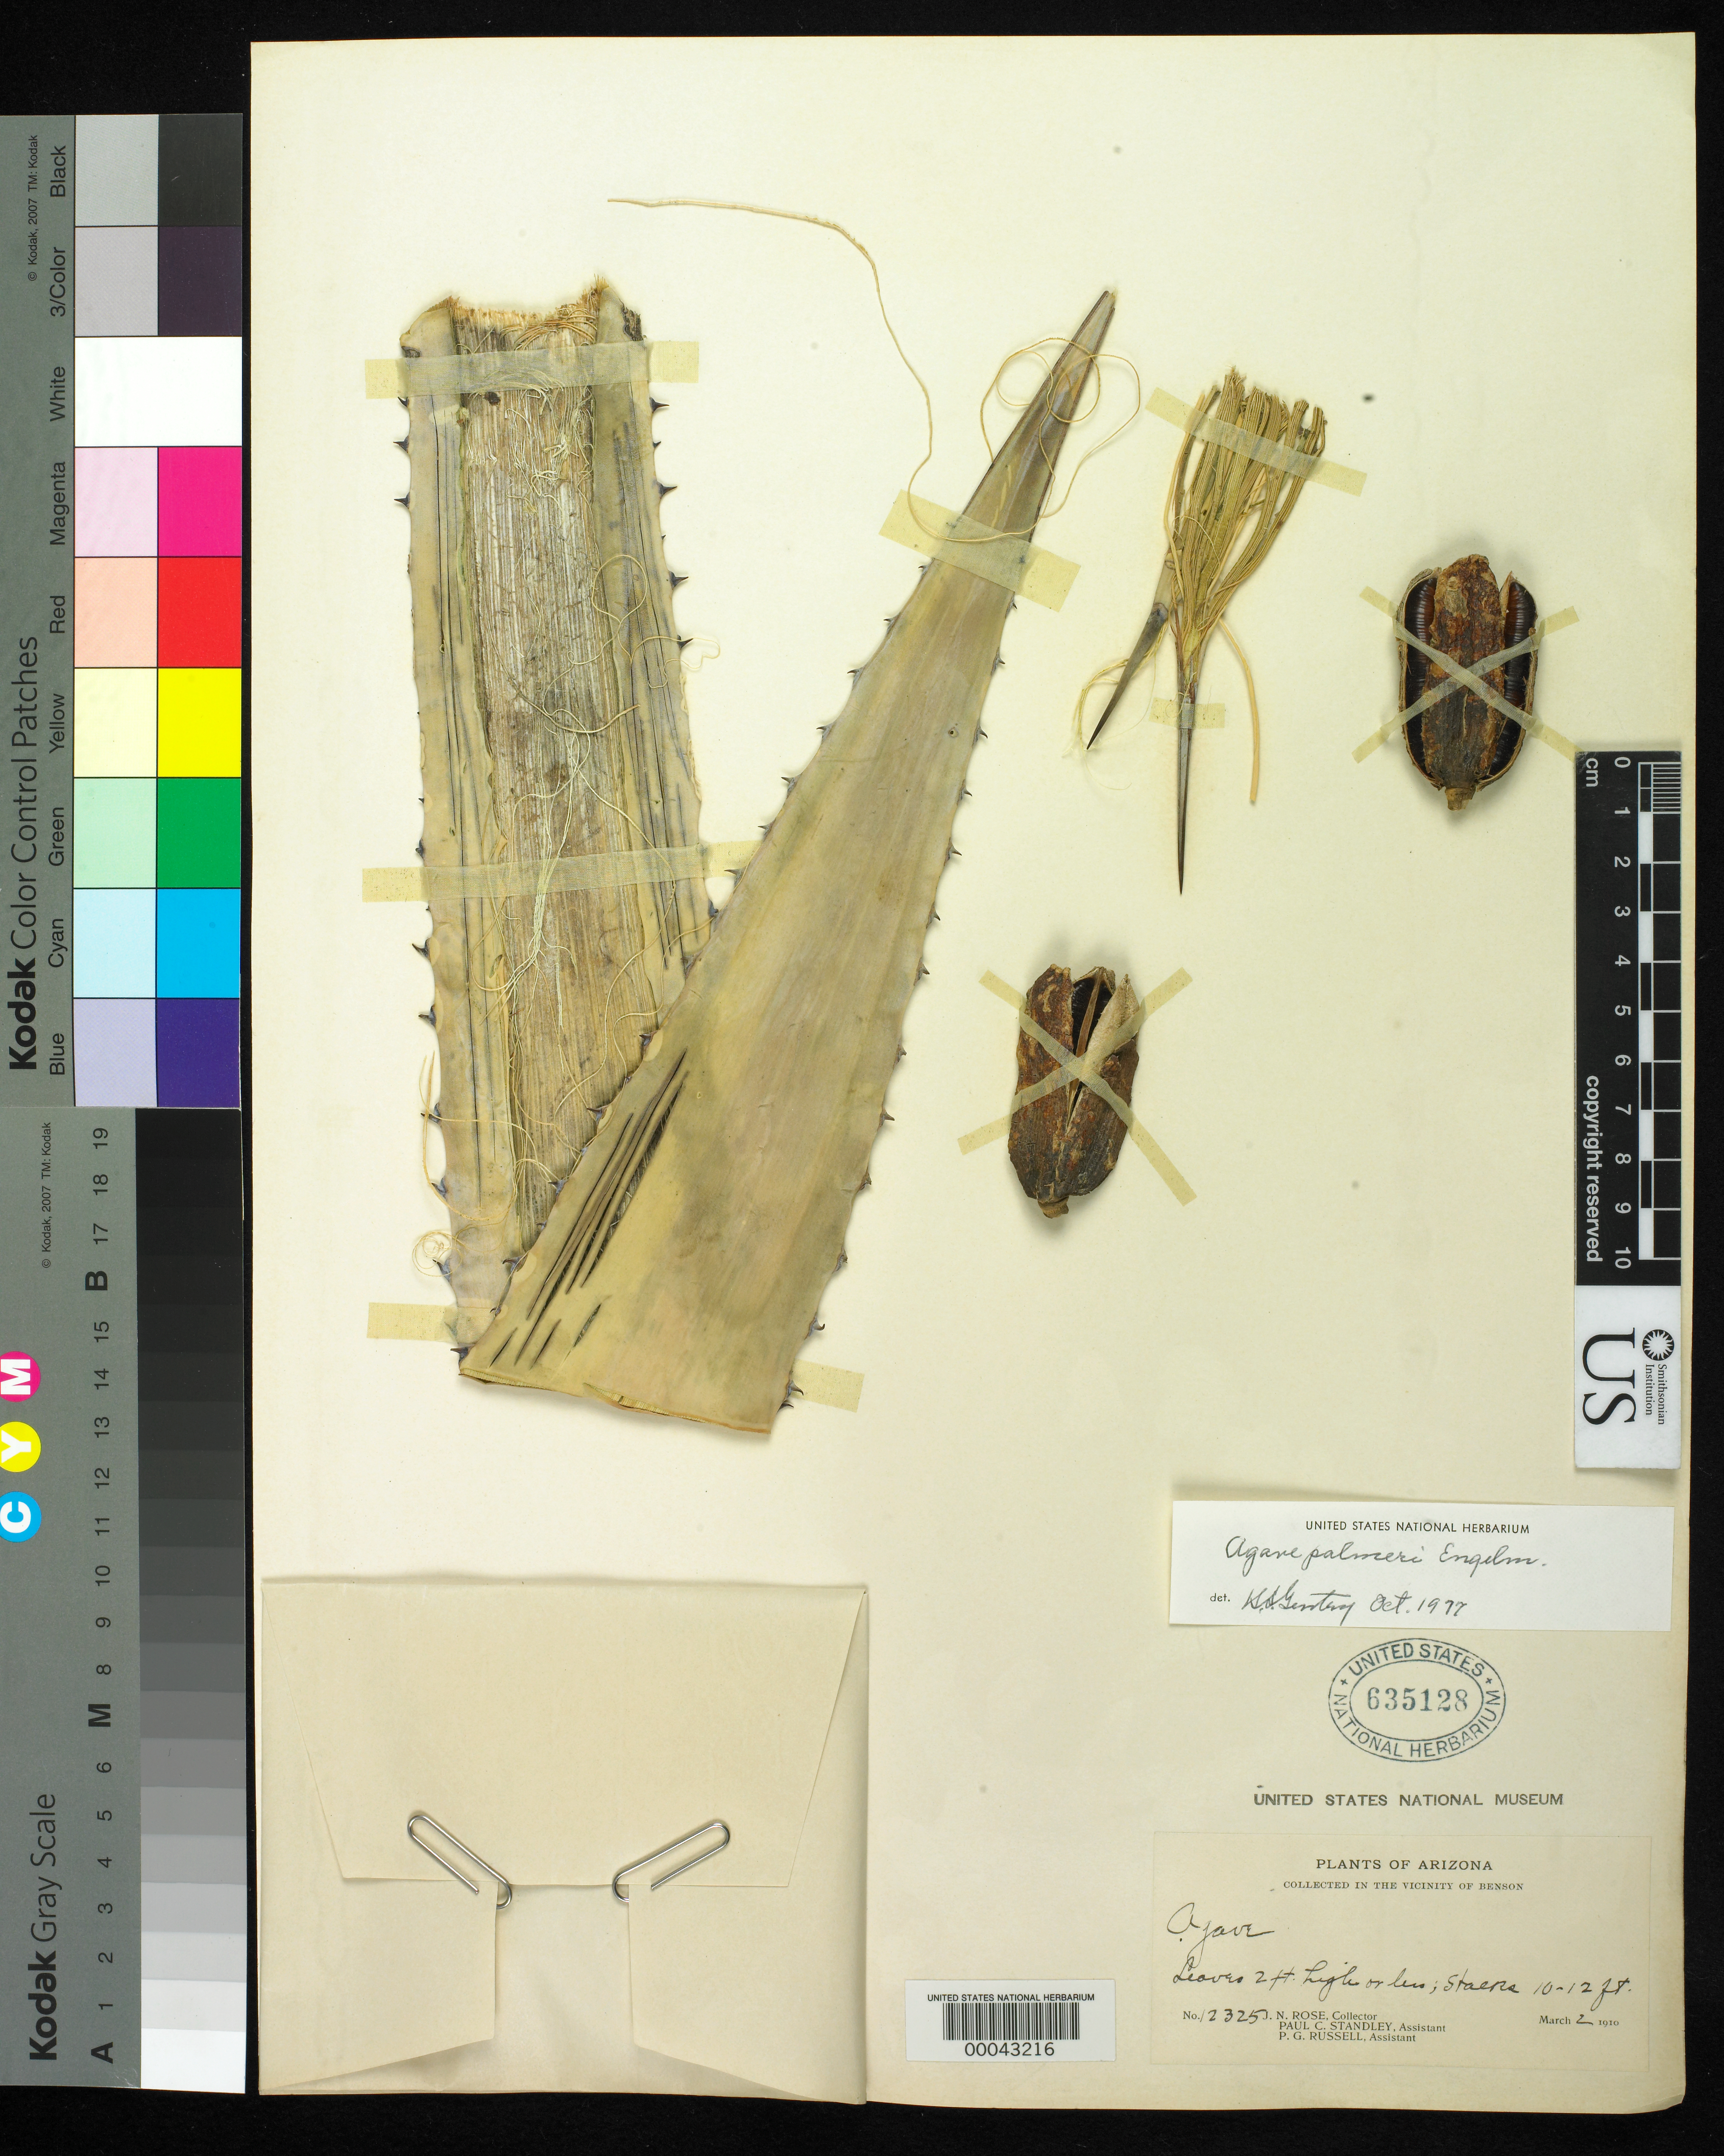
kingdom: Plantae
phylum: Tracheophyta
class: Liliopsida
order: Asparagales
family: Asparagaceae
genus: Agave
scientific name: Agave palmeri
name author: Engelm.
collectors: J. N. Rose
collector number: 12325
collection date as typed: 02 Mar 1910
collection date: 1910-03-02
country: United States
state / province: Arizona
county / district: Cochise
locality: Benson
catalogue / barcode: US 635128